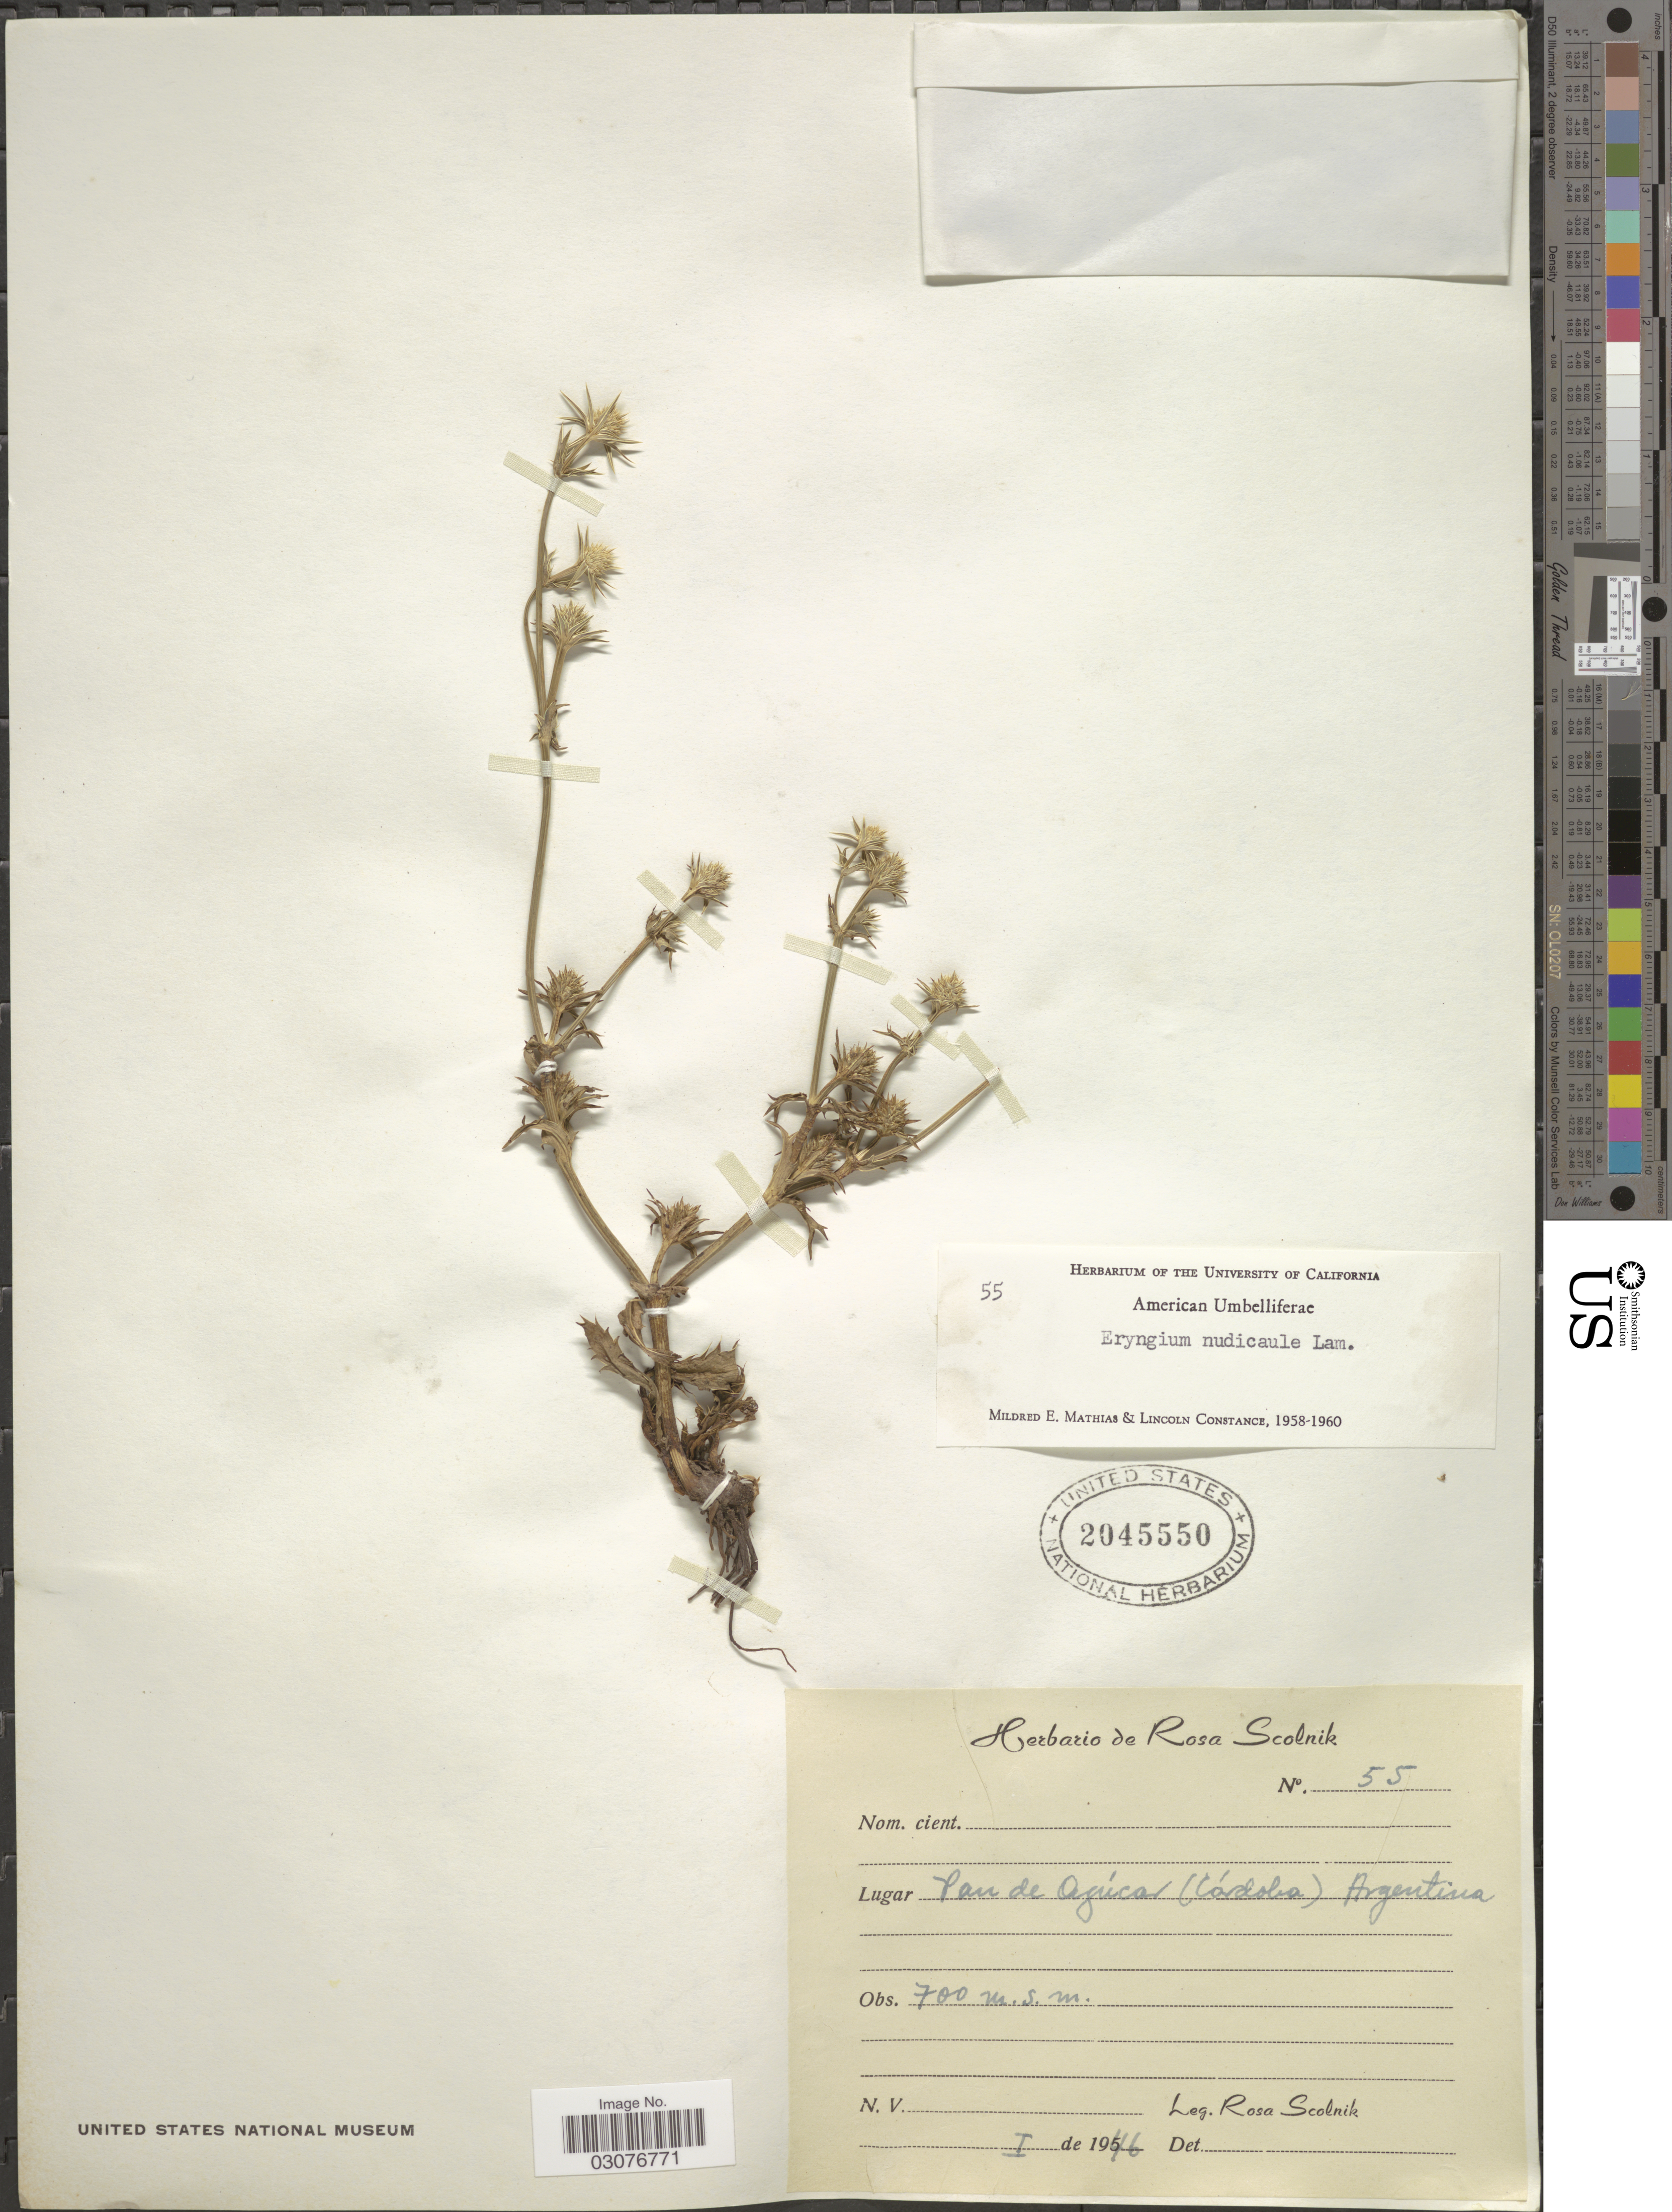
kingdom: Plantae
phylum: Tracheophyta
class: Magnoliopsida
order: Apiales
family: Apiaceae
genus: Eryngium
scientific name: Eryngium nudicaule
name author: Lam.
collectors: R. Scolnik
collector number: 55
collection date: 1946-01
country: Argentina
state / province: Cordoba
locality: Pan de Ajuca (Córdoba).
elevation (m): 700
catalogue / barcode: US 2045550